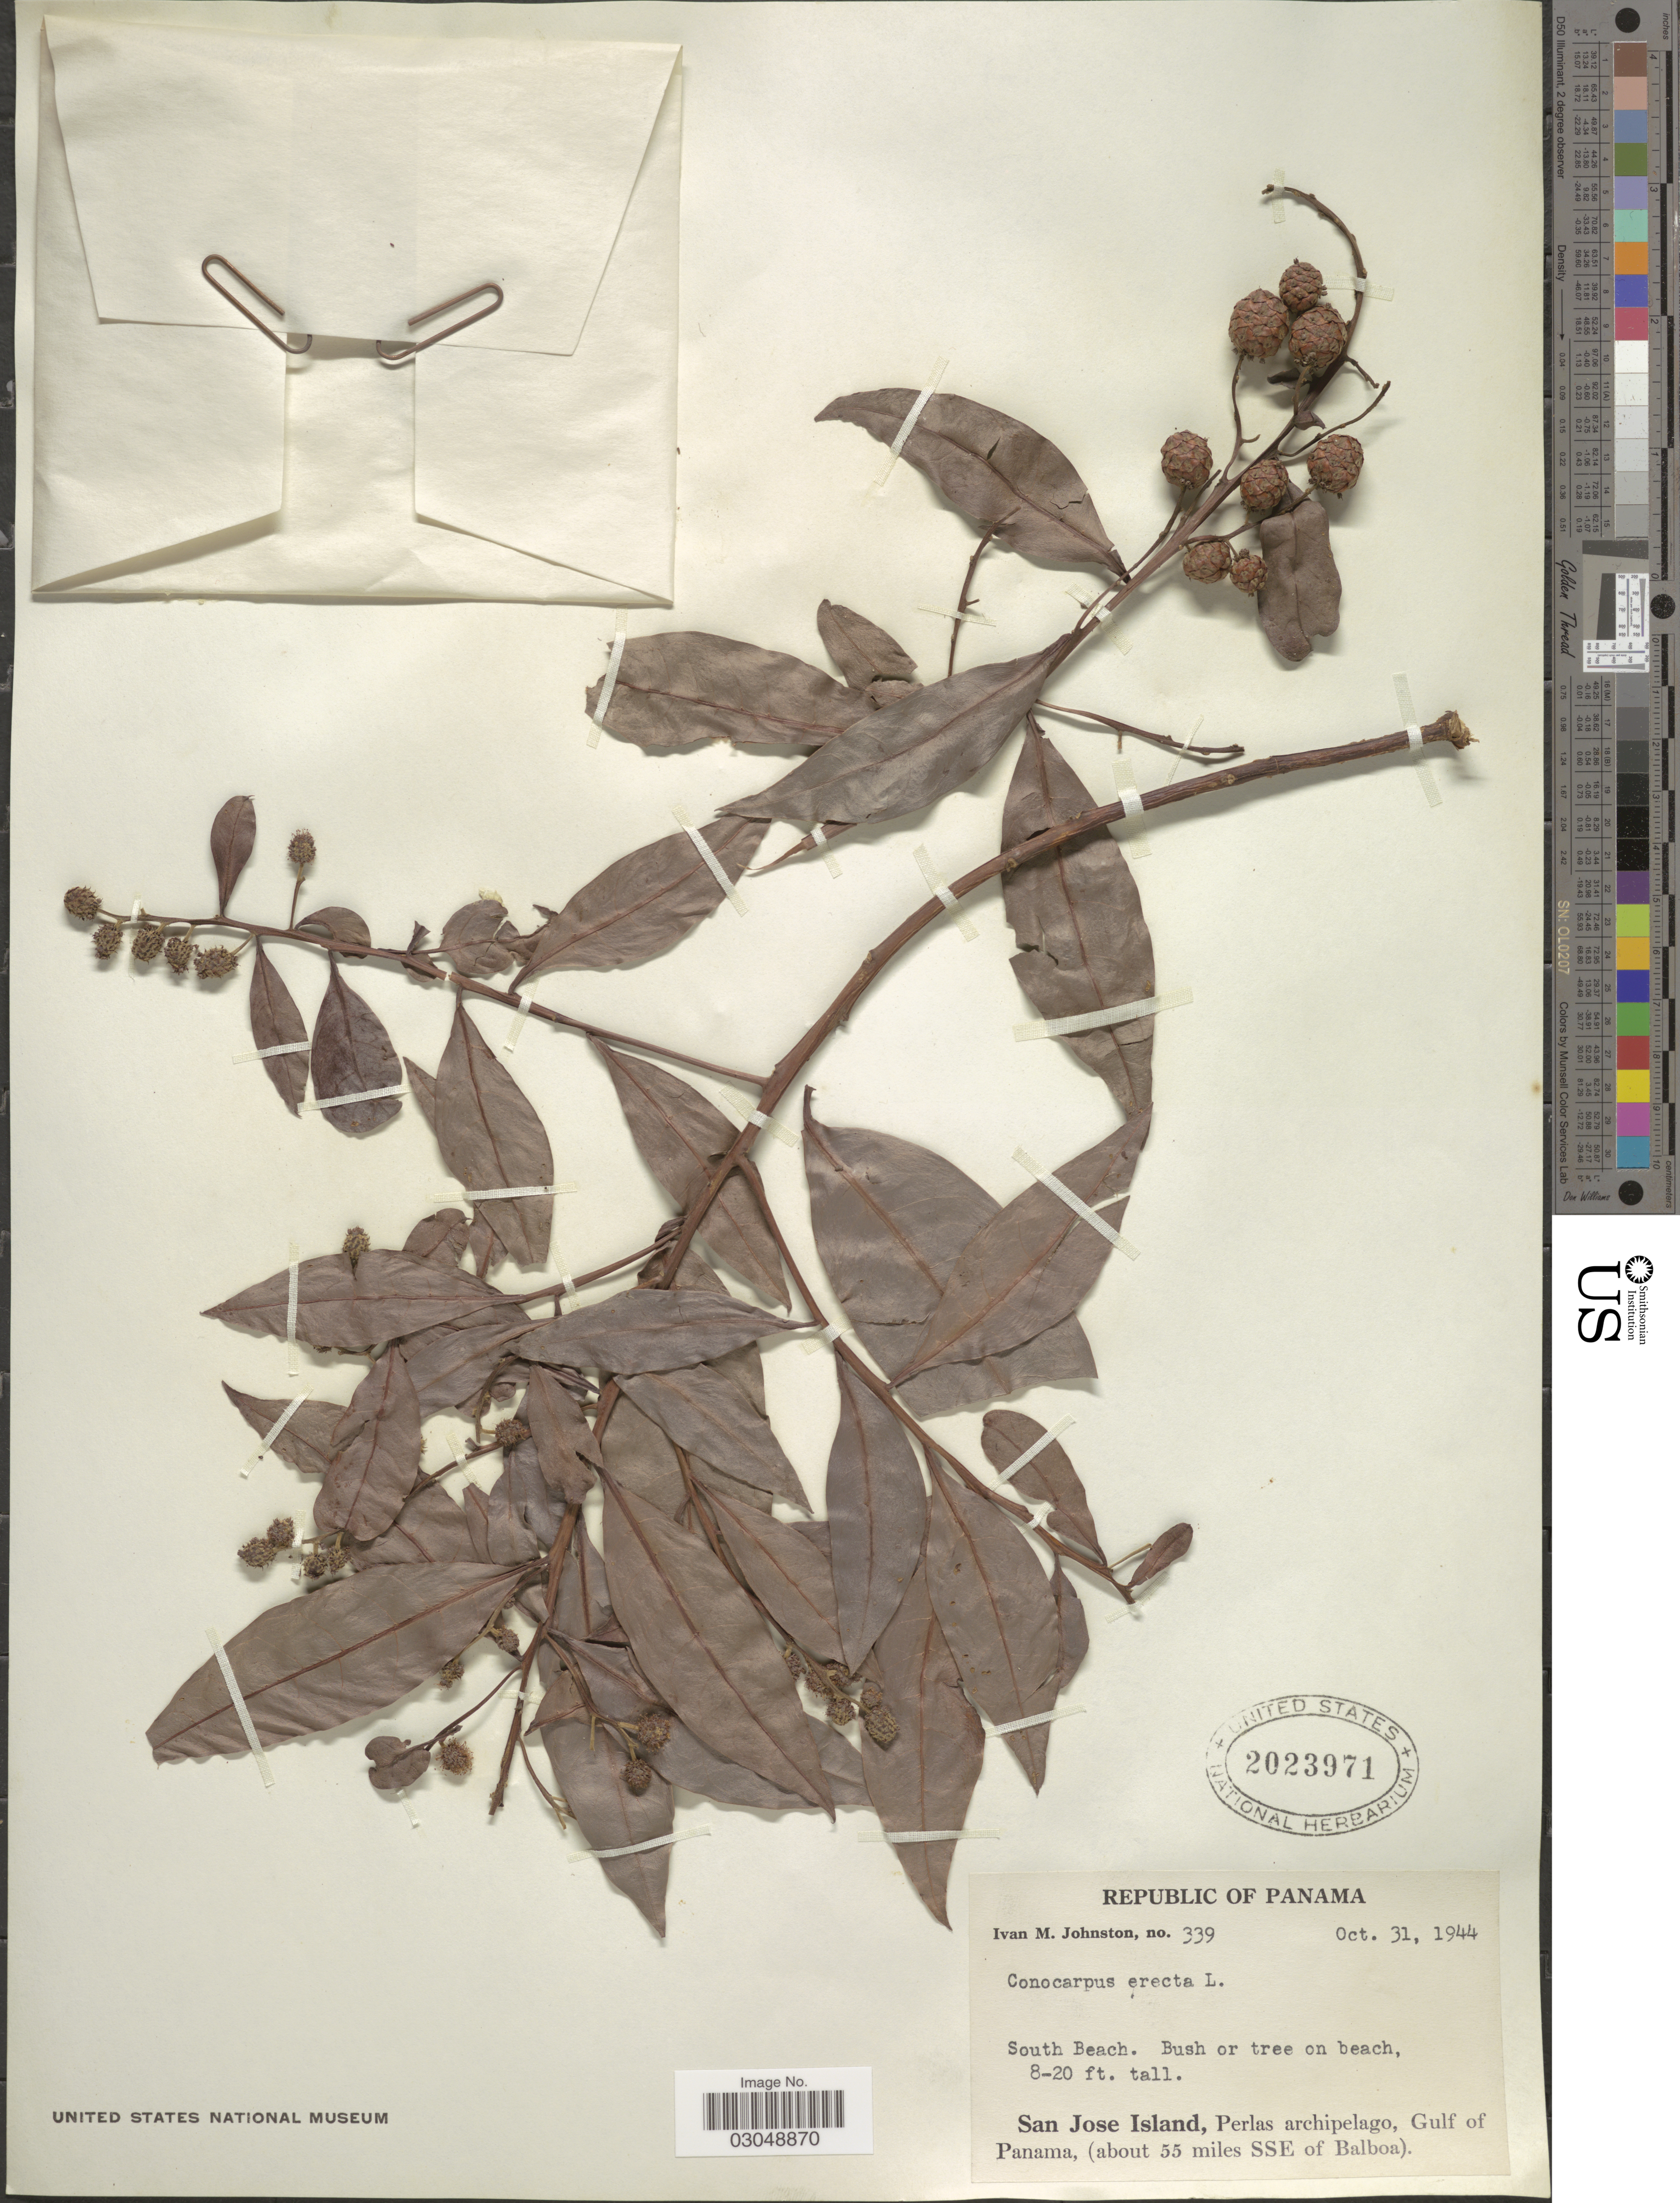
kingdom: Plantae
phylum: Tracheophyta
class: Magnoliopsida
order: Myrtales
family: Combretaceae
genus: Conocarpus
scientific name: Conocarpus erectus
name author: L.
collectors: I.M. Johnston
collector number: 339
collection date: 1944-10-31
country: Panama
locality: San Jose Island, Perlas Archipelago, Gulf of Panama, (about 55 miles SSE of Balboa).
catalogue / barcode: US 2023971